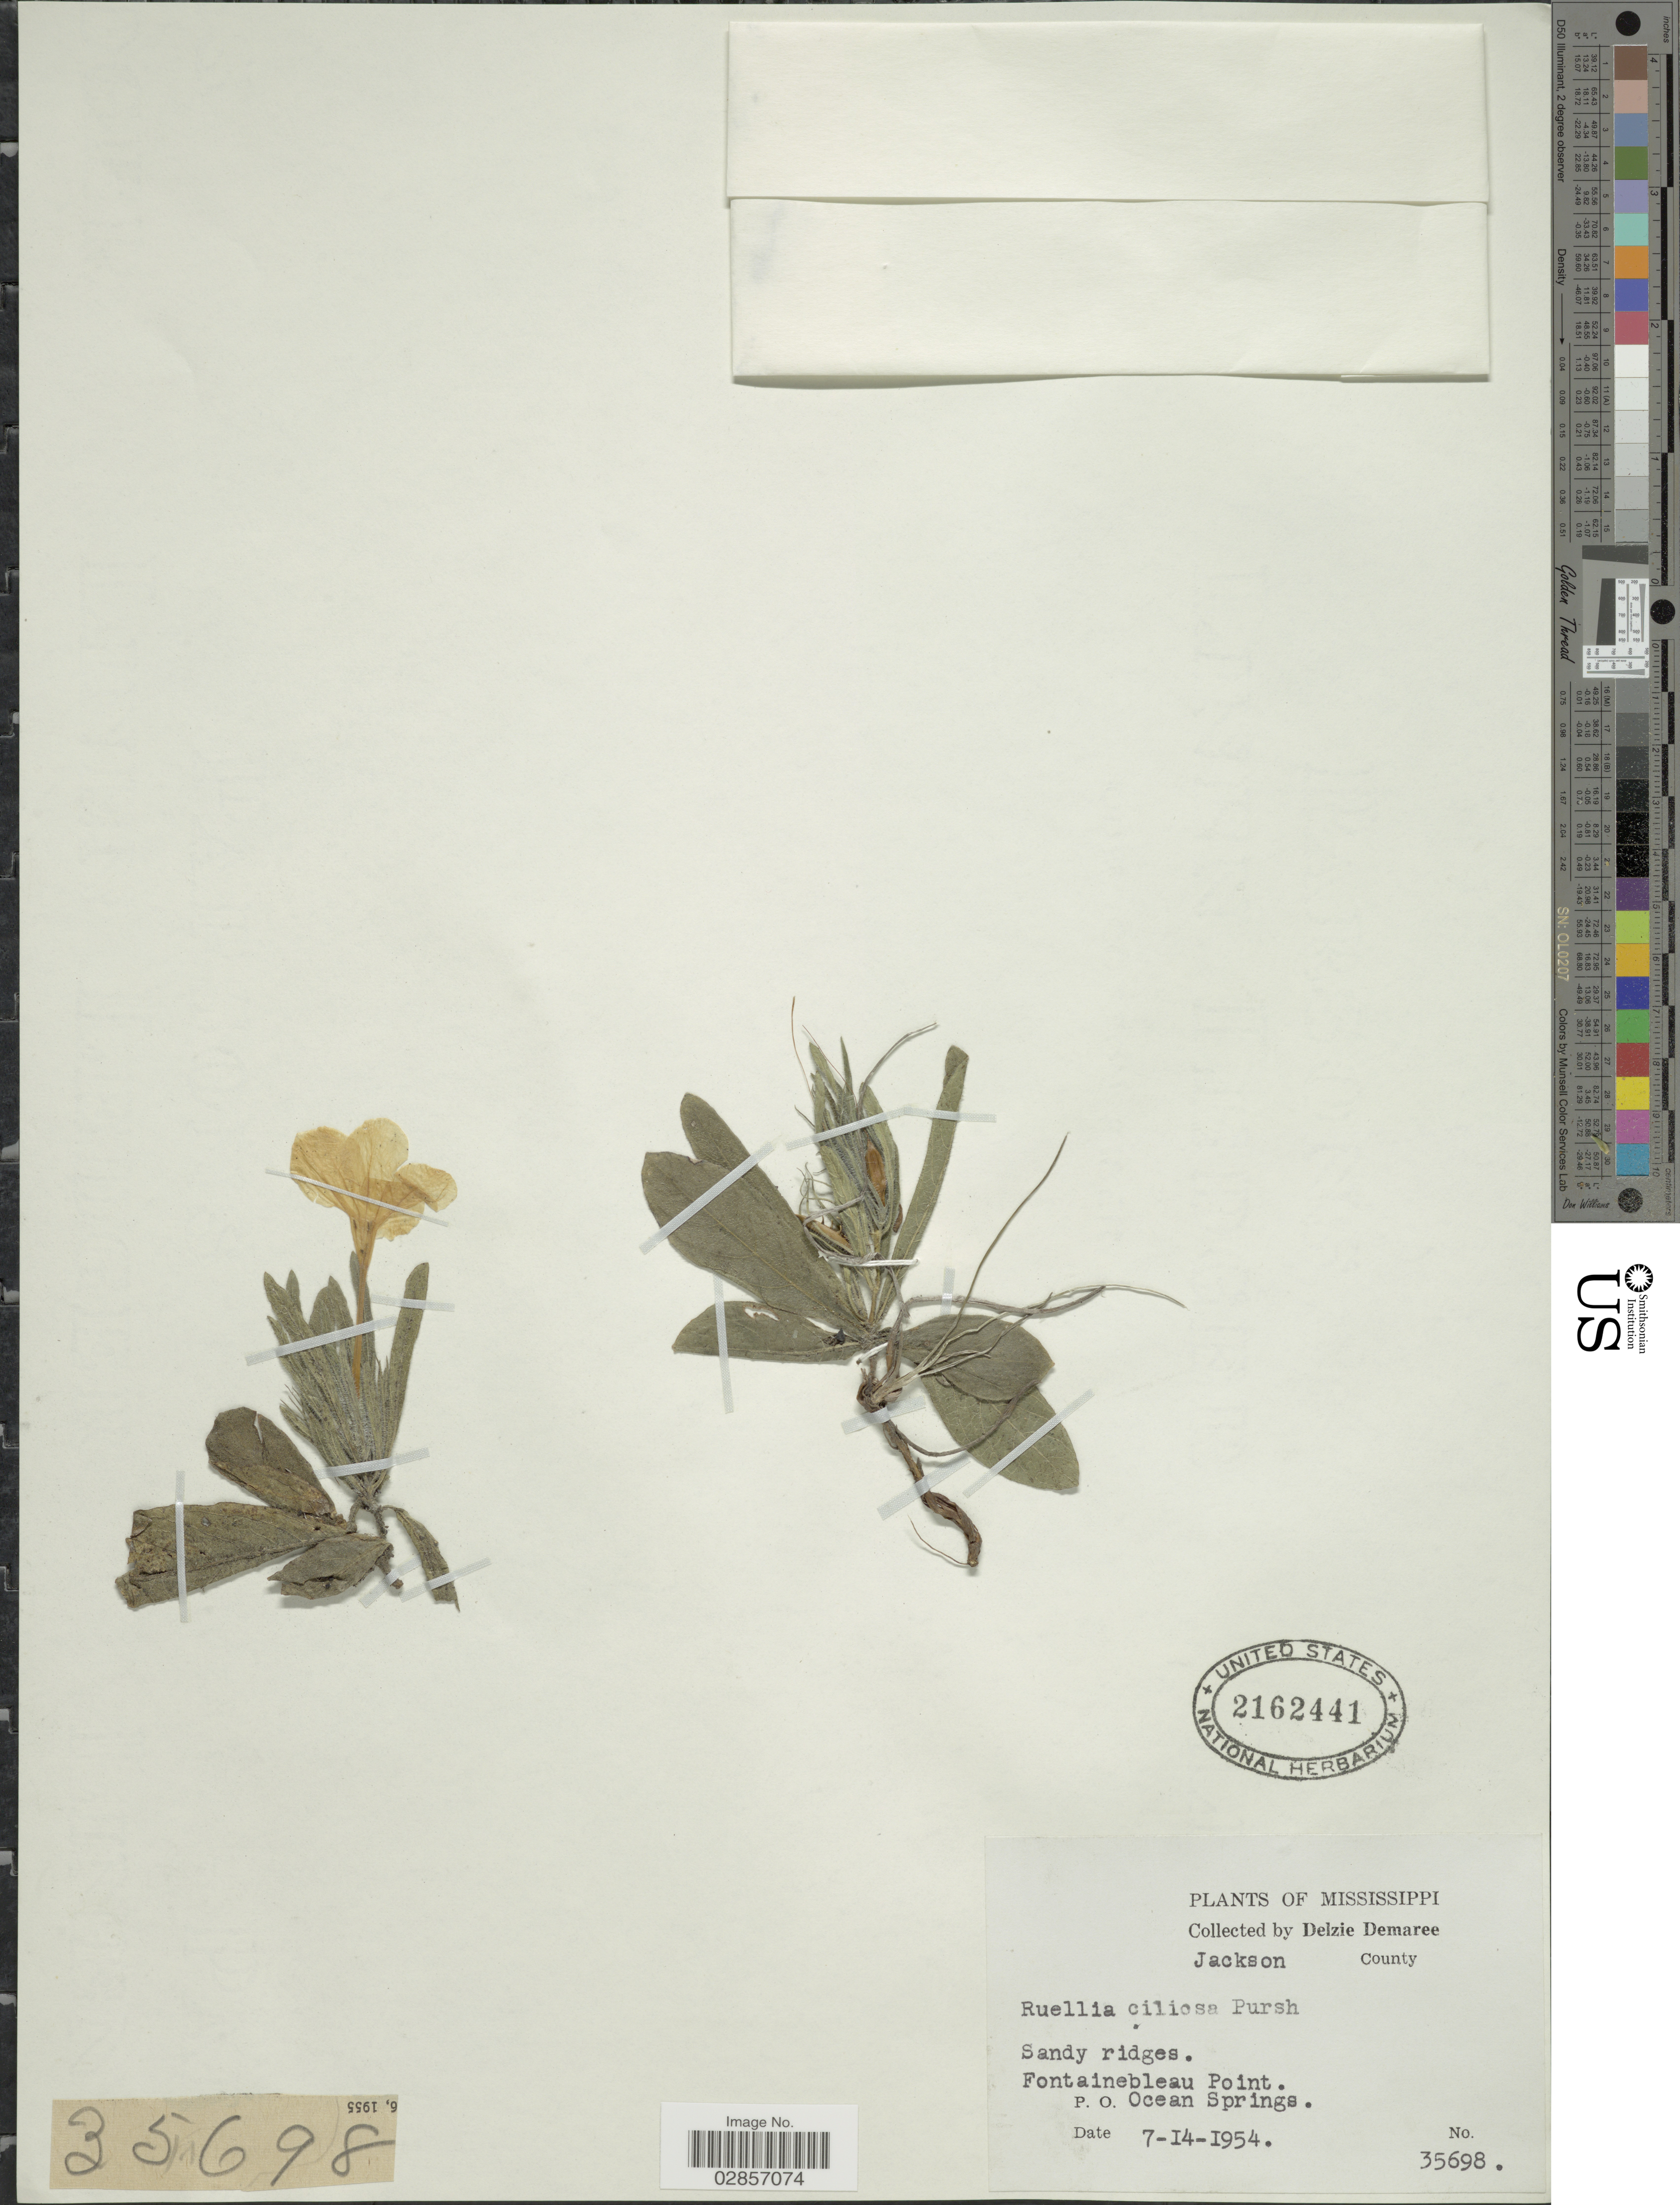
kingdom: Plantae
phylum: Tracheophyta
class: Magnoliopsida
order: Lamiales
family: Acanthaceae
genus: Ruellia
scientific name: Ruellia ciliosa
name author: Pursh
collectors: D. Demaree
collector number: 35698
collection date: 1954-07-14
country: United States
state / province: Mississippi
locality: Jackson County. Sandy ridges. Fontainebleau Point. P.O. Ocean Springs.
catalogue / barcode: US 2162441